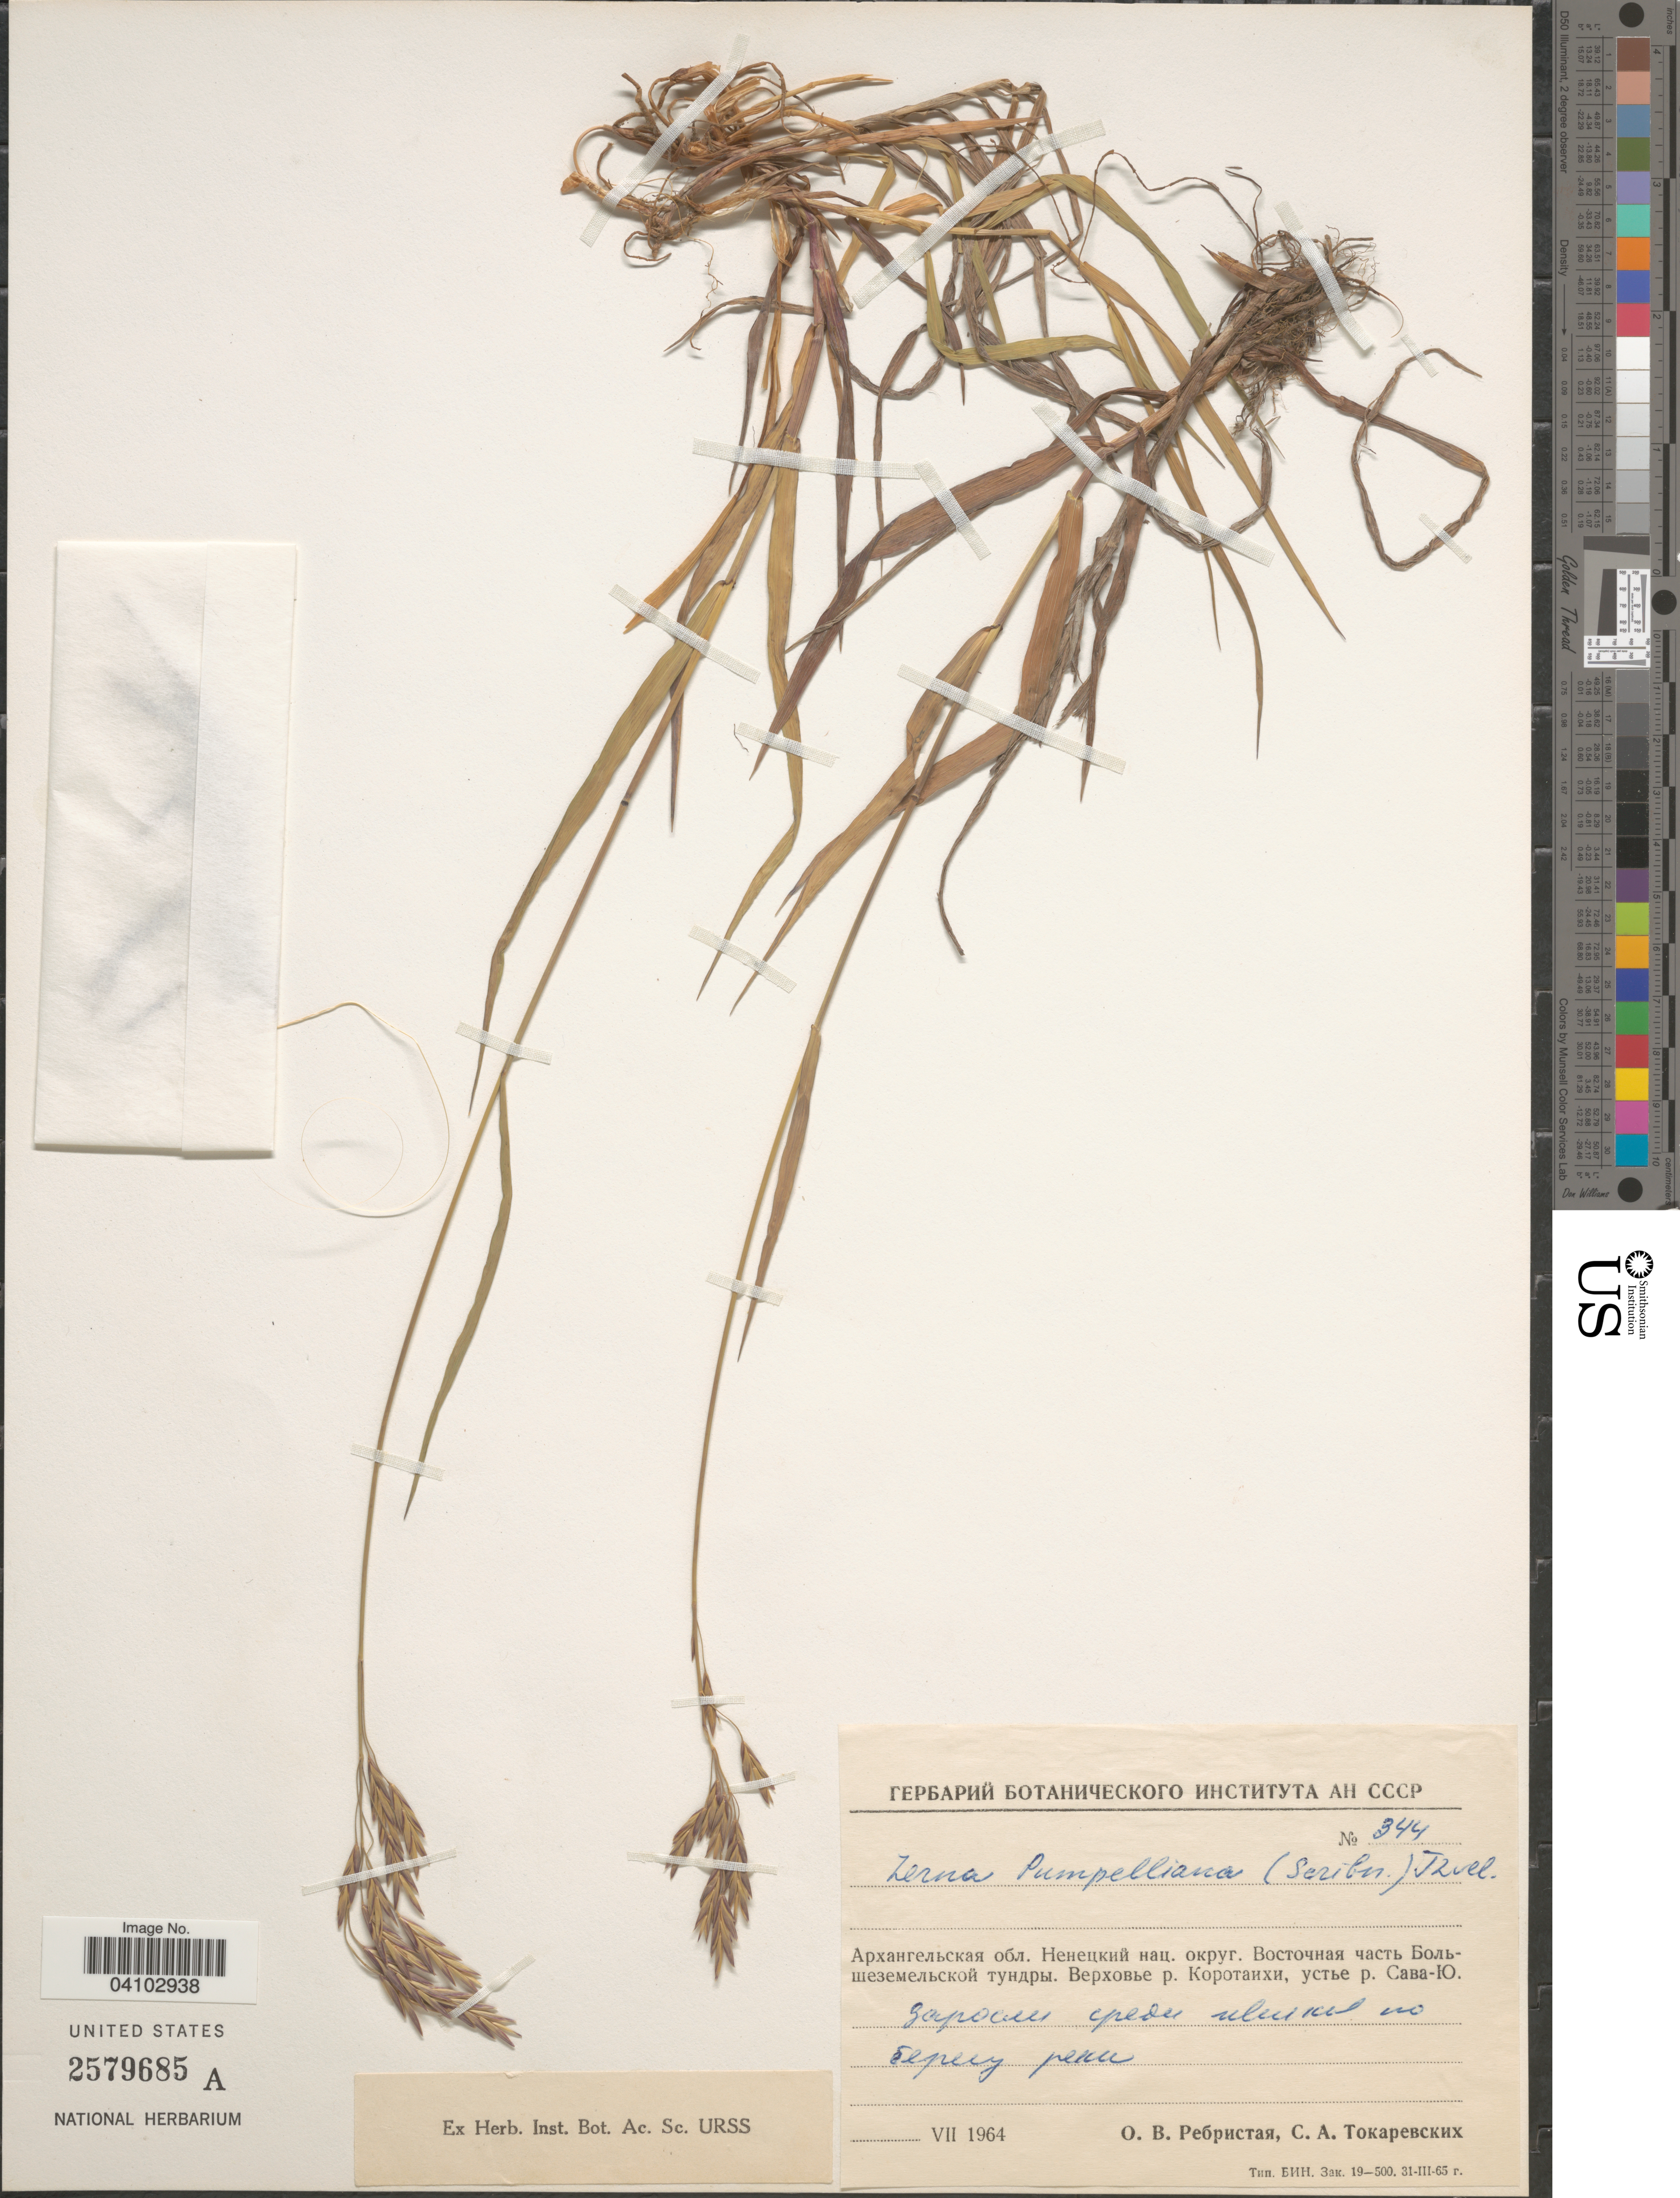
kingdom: Plantae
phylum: Tracheophyta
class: Liliopsida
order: Poales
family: Poaceae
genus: Bromus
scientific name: Bromus pannonicus subsp. monocladus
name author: (Domin) P.M. Sm.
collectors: O. Rebristaya & S. Tokarevskikh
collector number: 344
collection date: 1964-07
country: Russian Federation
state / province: Arkhangelsk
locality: Nenets, Upper of river Korotaikha, mouth of river Sava-U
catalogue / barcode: US 2579685A